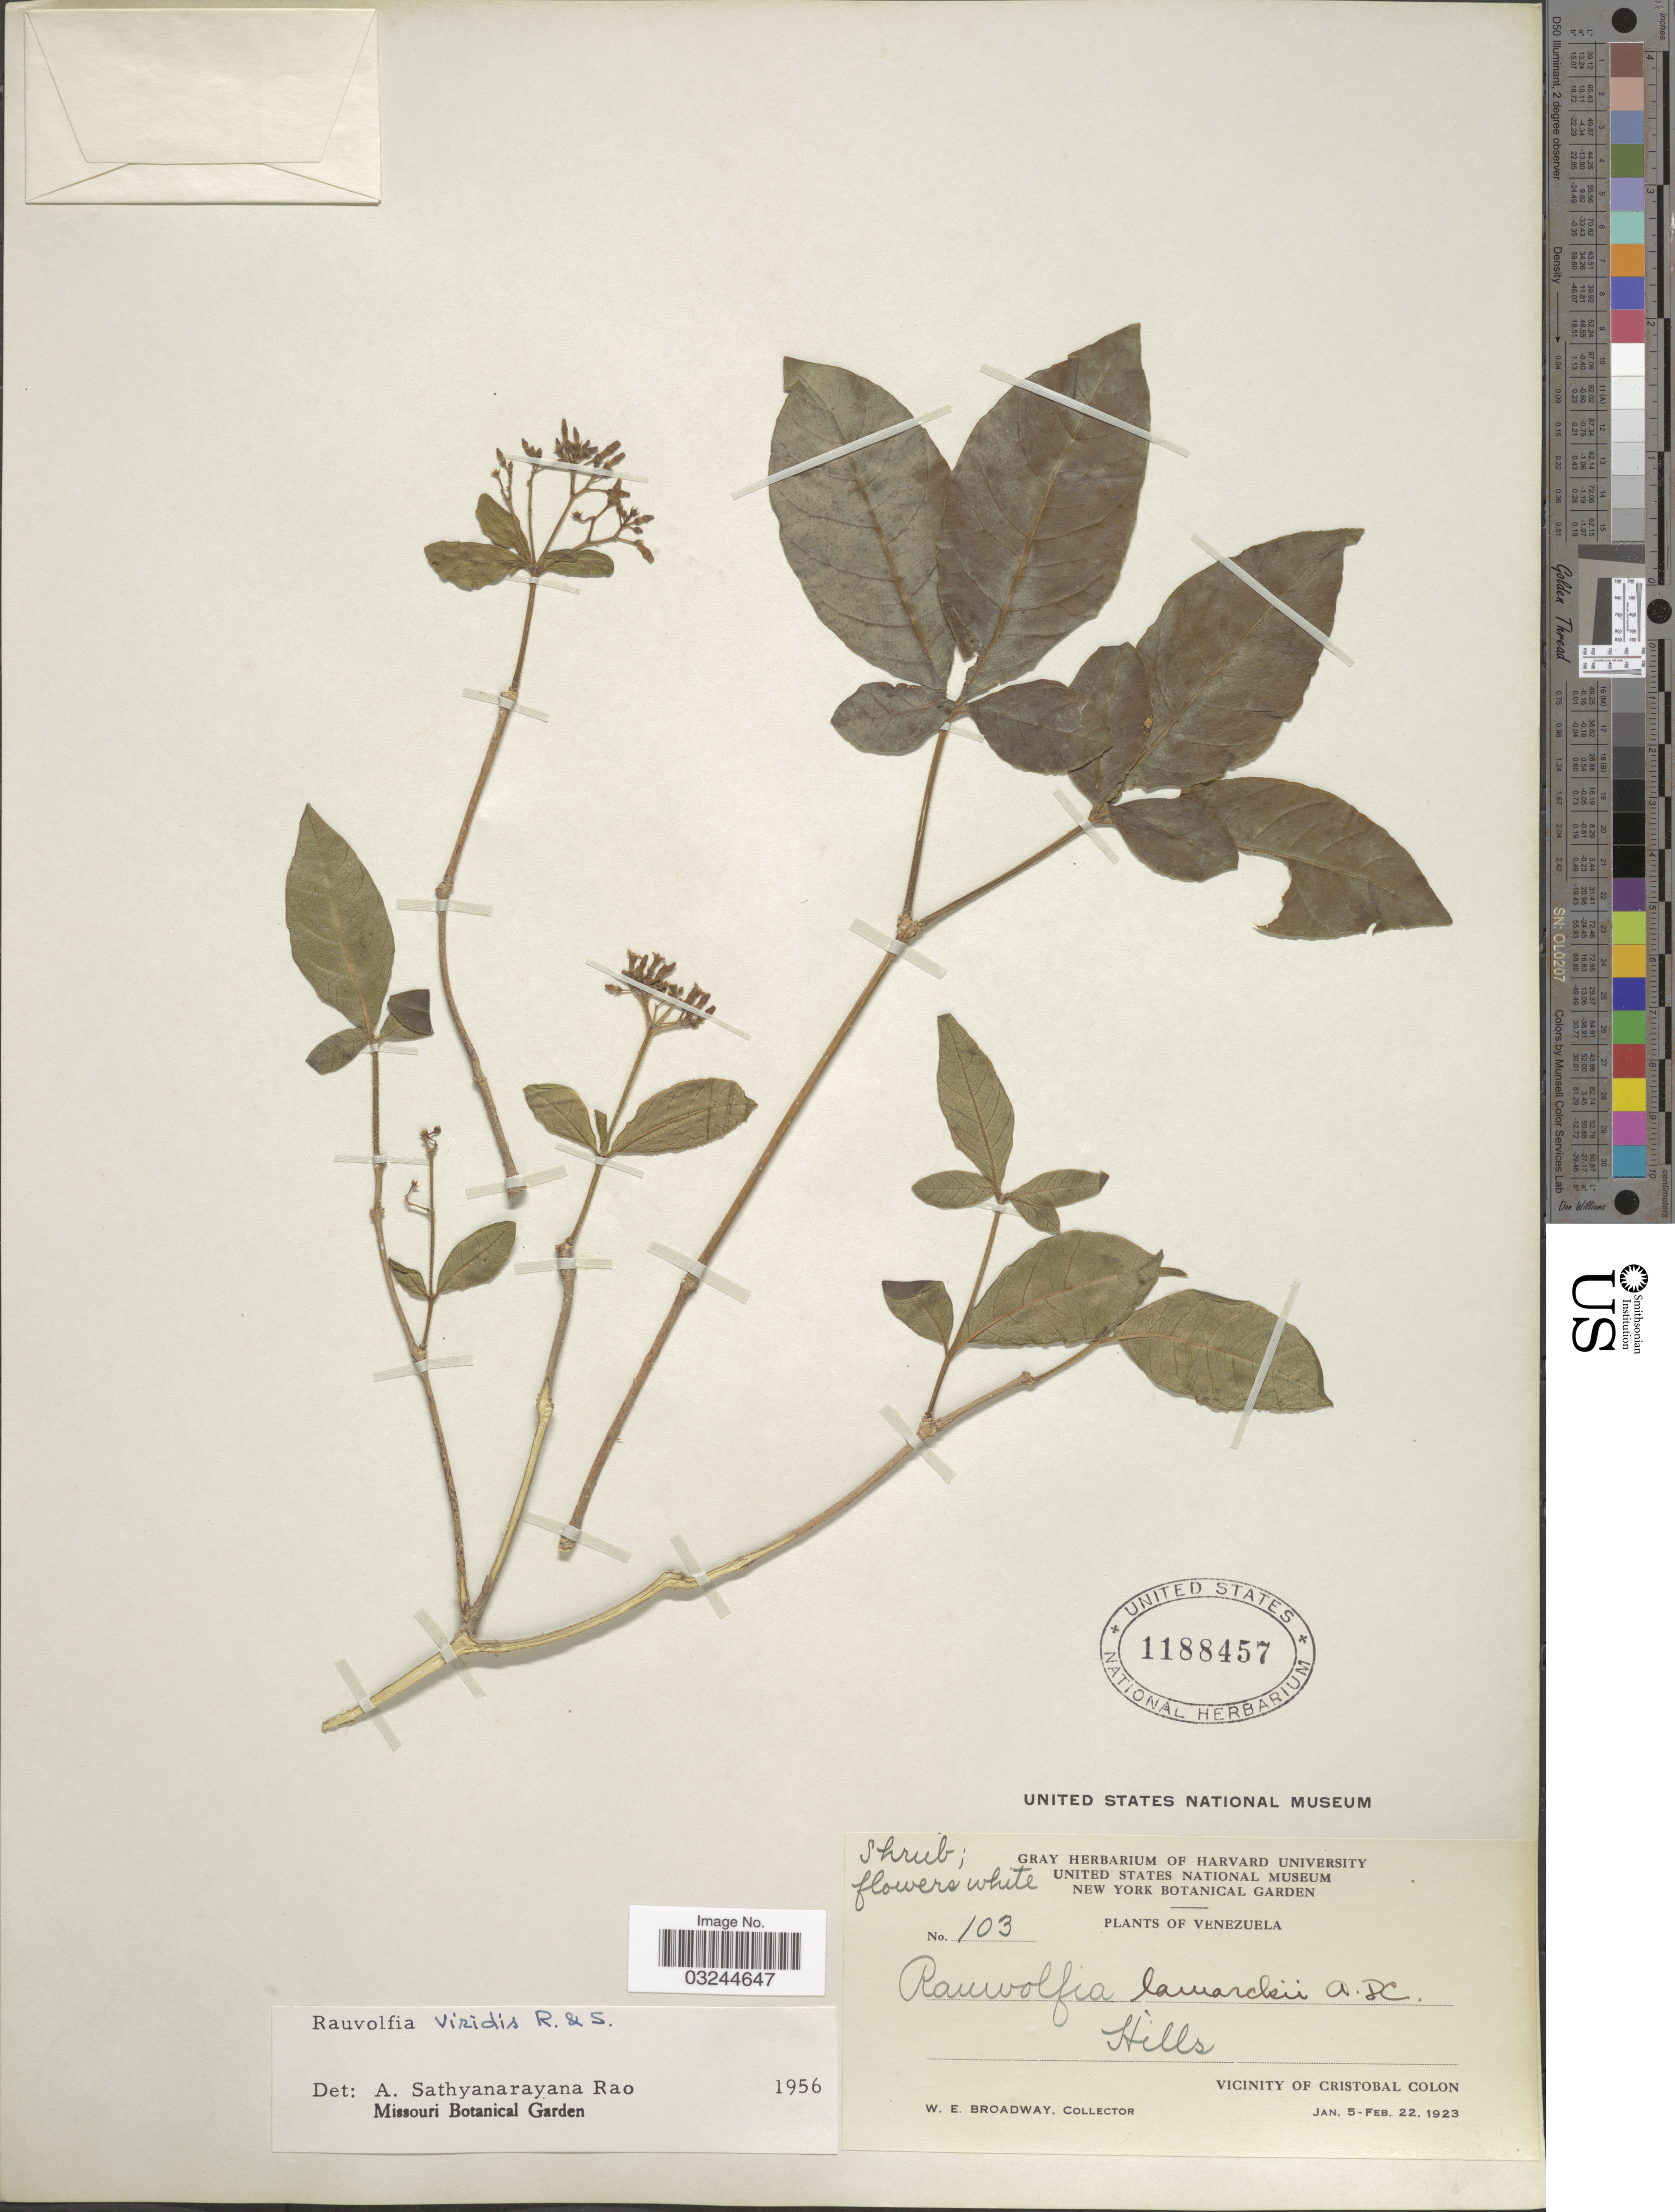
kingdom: Plantae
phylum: Tracheophyta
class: Magnoliopsida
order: Gentianales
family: Apocynaceae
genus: Rauvolfia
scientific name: Rauvolfia viridis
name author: Willd. ex Roem. & Schult.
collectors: W. E. Broadway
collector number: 103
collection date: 1923-01-05/1923-02-22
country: Venezuela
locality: Vicinity of Cristobal Colon.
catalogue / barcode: US 1188456